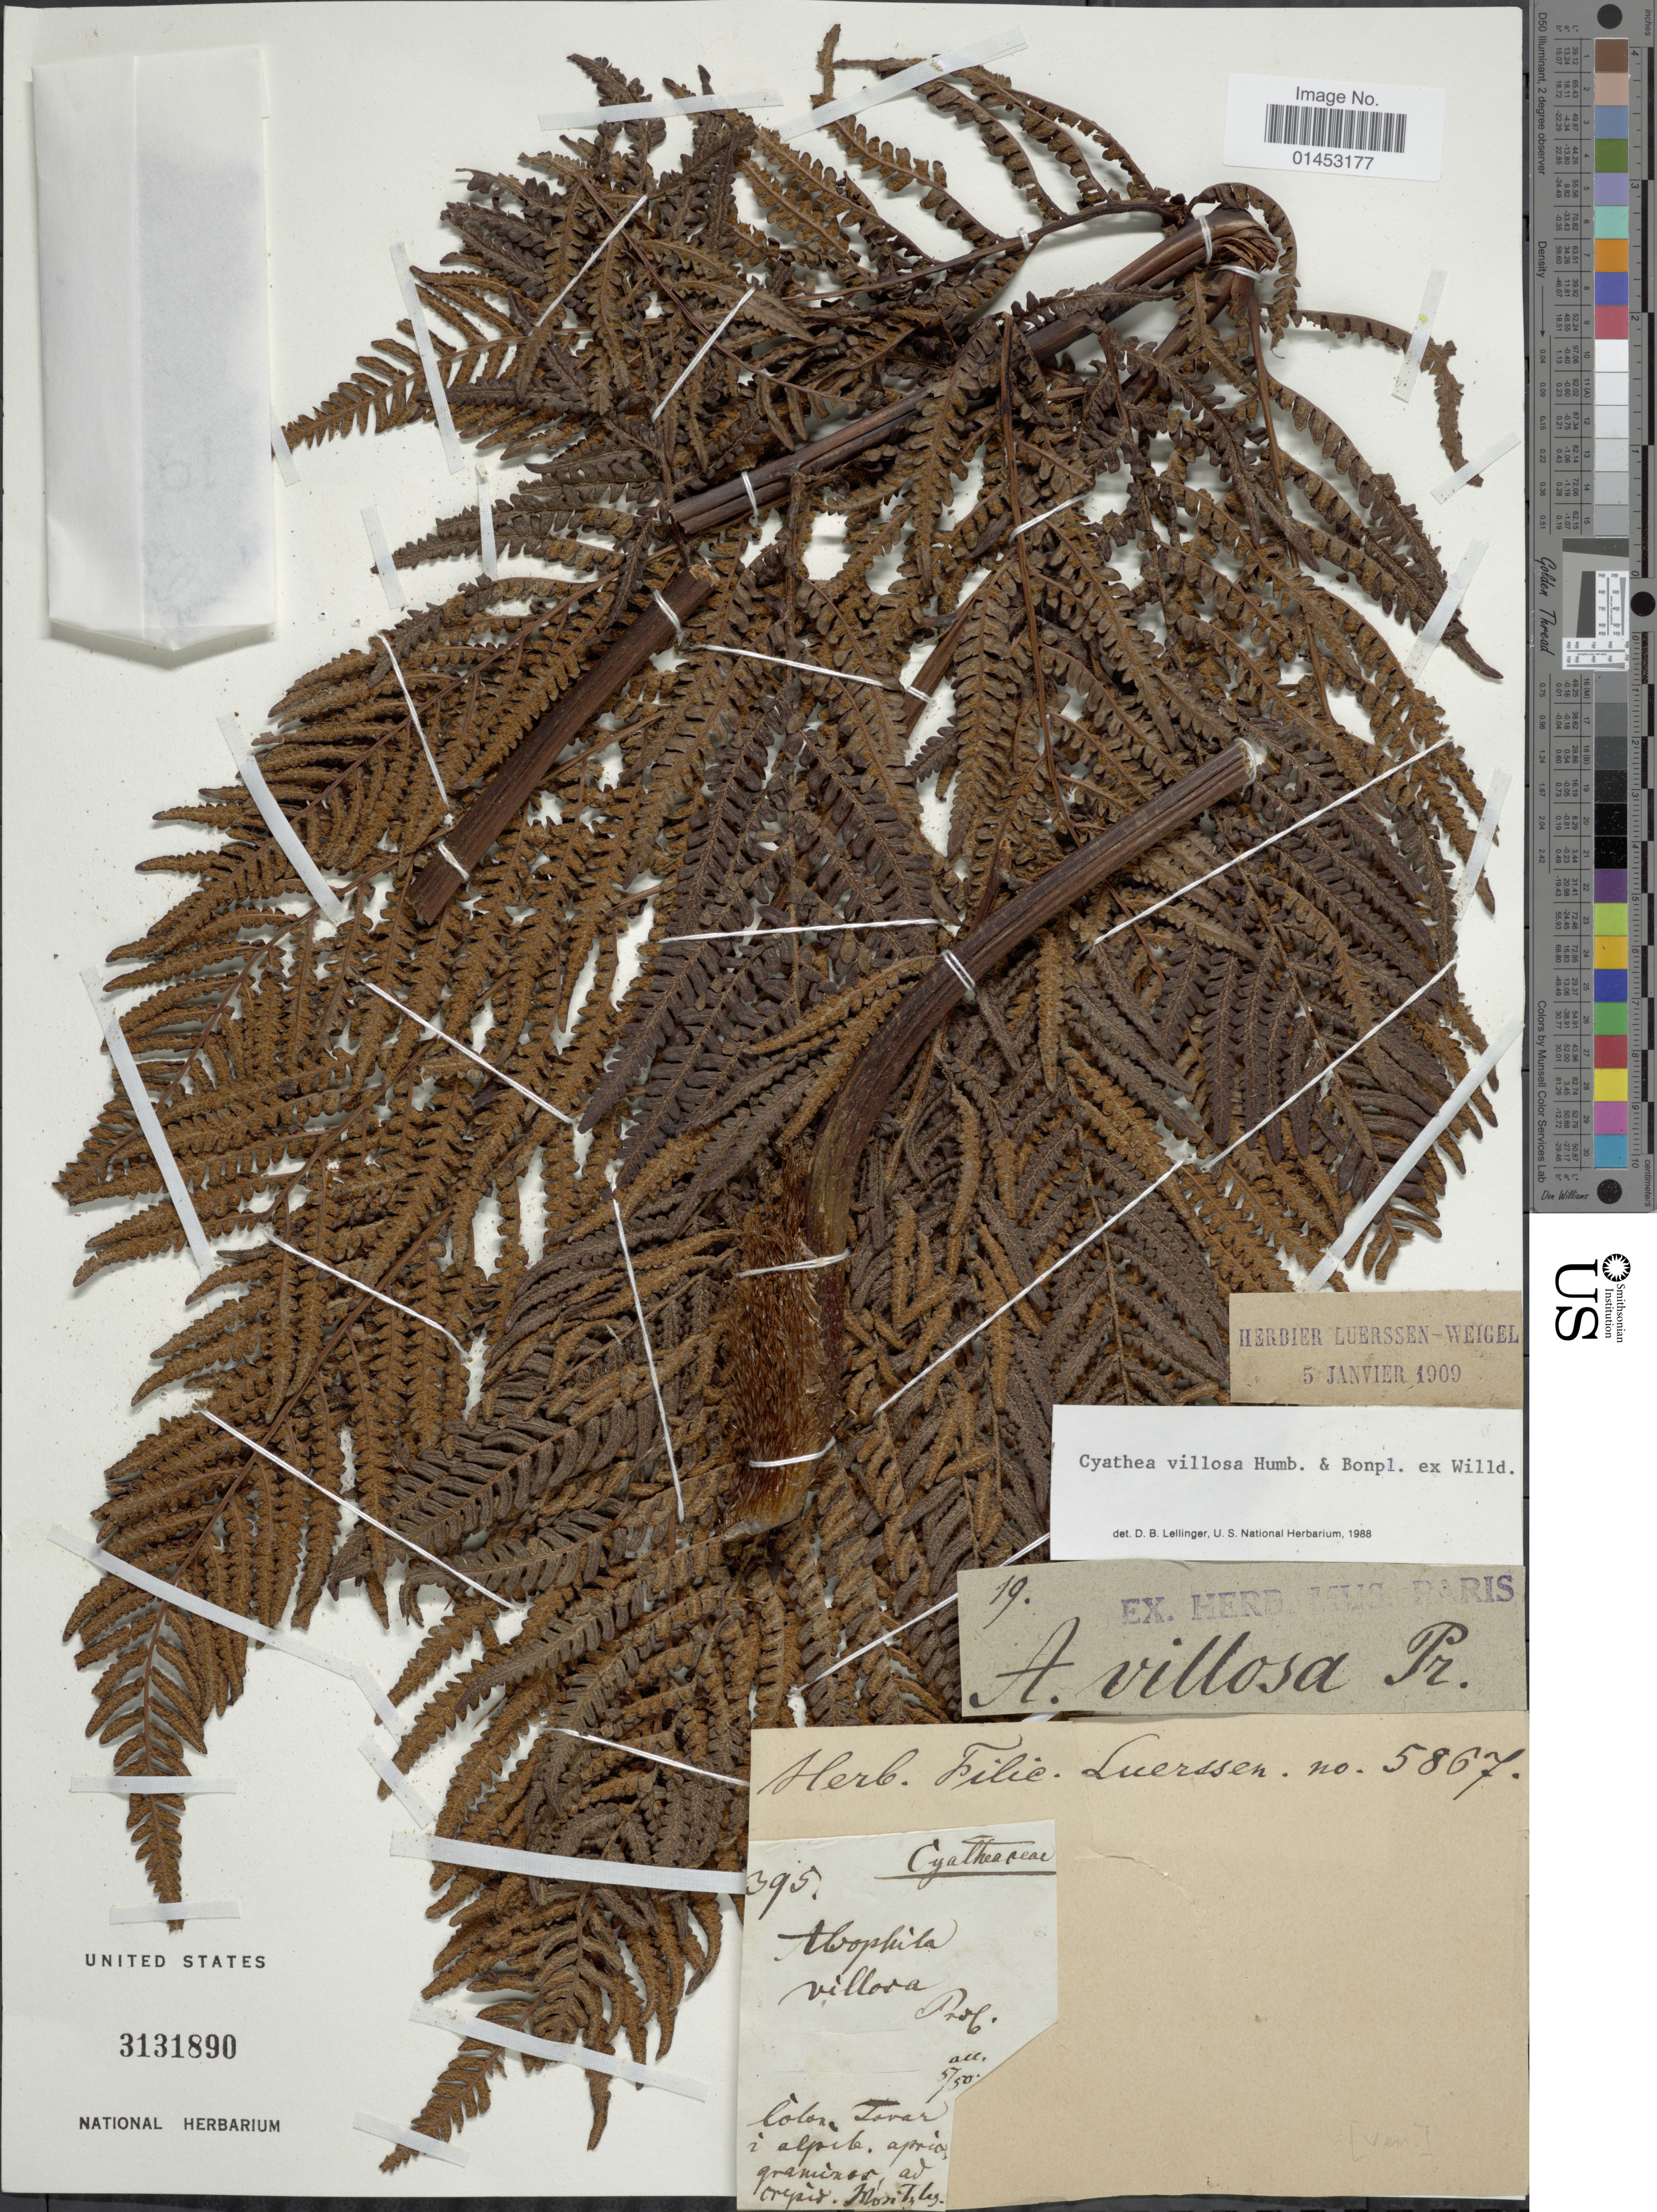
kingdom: Plantae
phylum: Tracheophyta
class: Polypodiopsida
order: Cyatheales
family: Cyatheaceae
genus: Cyathea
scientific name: Cyathea villosa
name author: Humb. & Bonpl. ex Willd.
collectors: ex herb. Filic Luerssen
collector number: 5867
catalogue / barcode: US 3131890